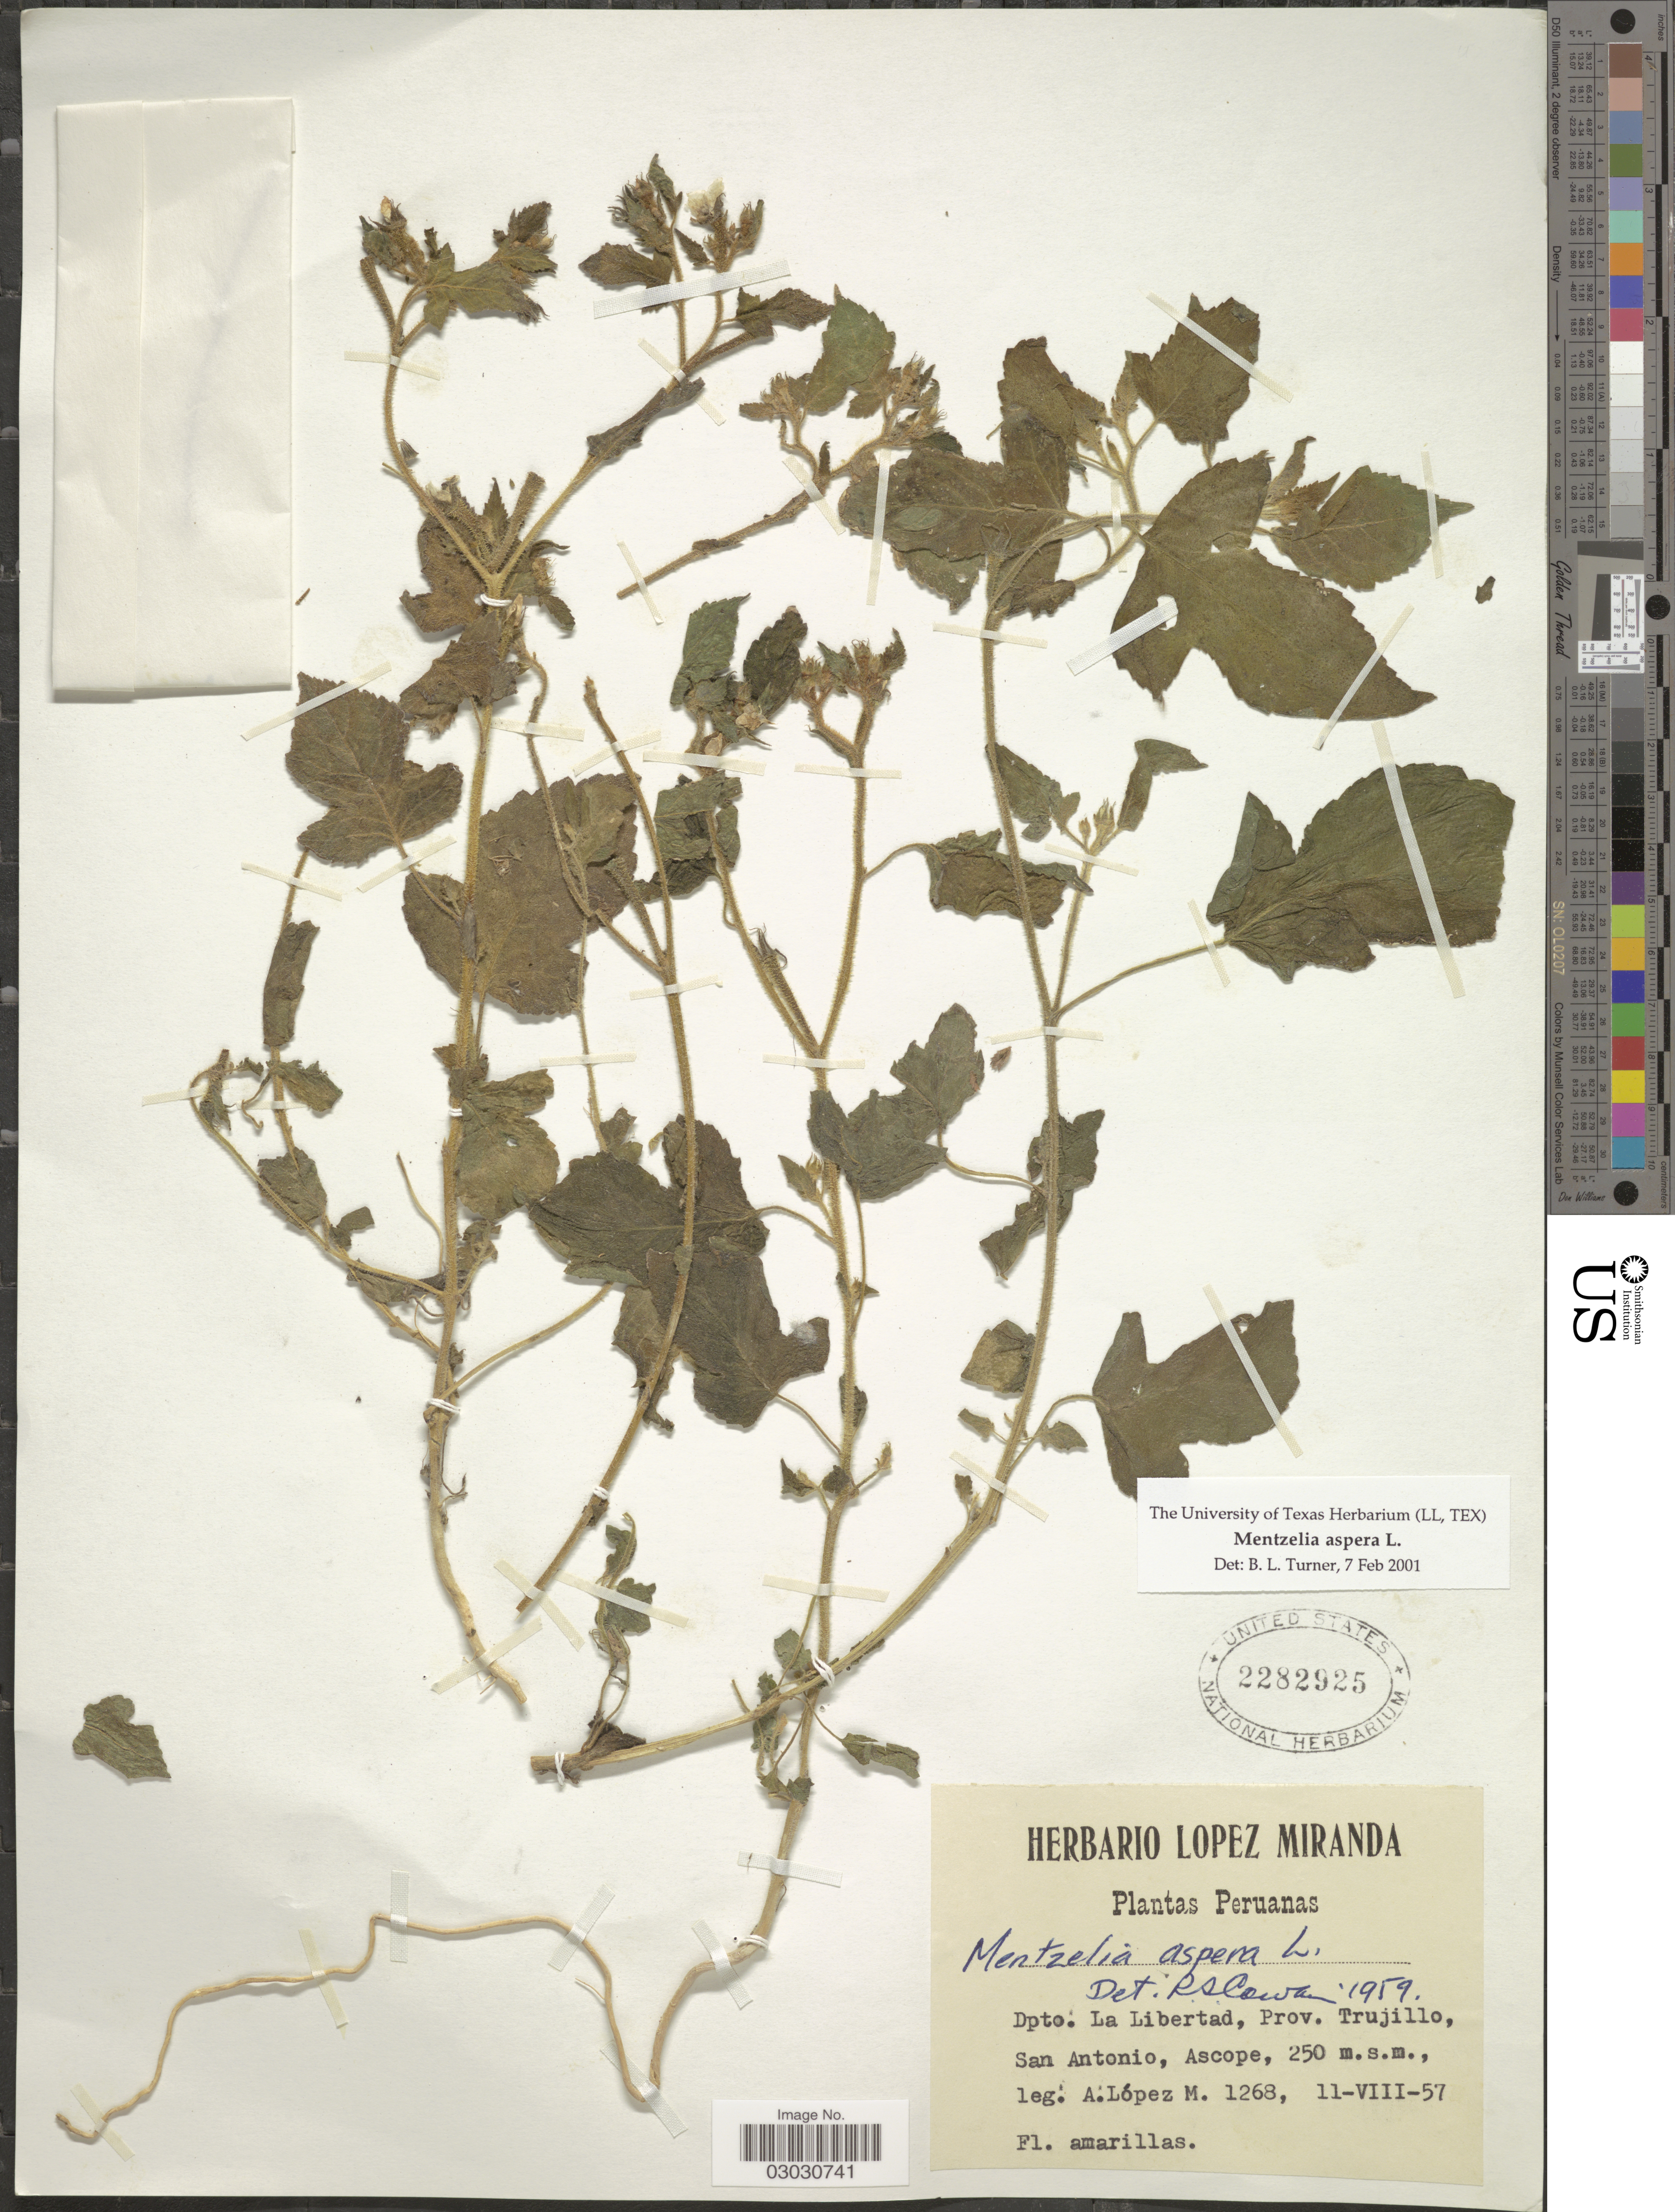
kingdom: Plantae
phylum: Tracheophyta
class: Magnoliopsida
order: Cornales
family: Loasaceae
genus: Mentzelia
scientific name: Mentzelia aspera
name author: L.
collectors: A. López M.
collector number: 1268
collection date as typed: Transcribed d/m/y: 11/8/57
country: Peru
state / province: La Libertad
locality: Dpto. La Libertad, Prov. Trujillo, San Antonio, Ascope.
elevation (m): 250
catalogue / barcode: US 2282925